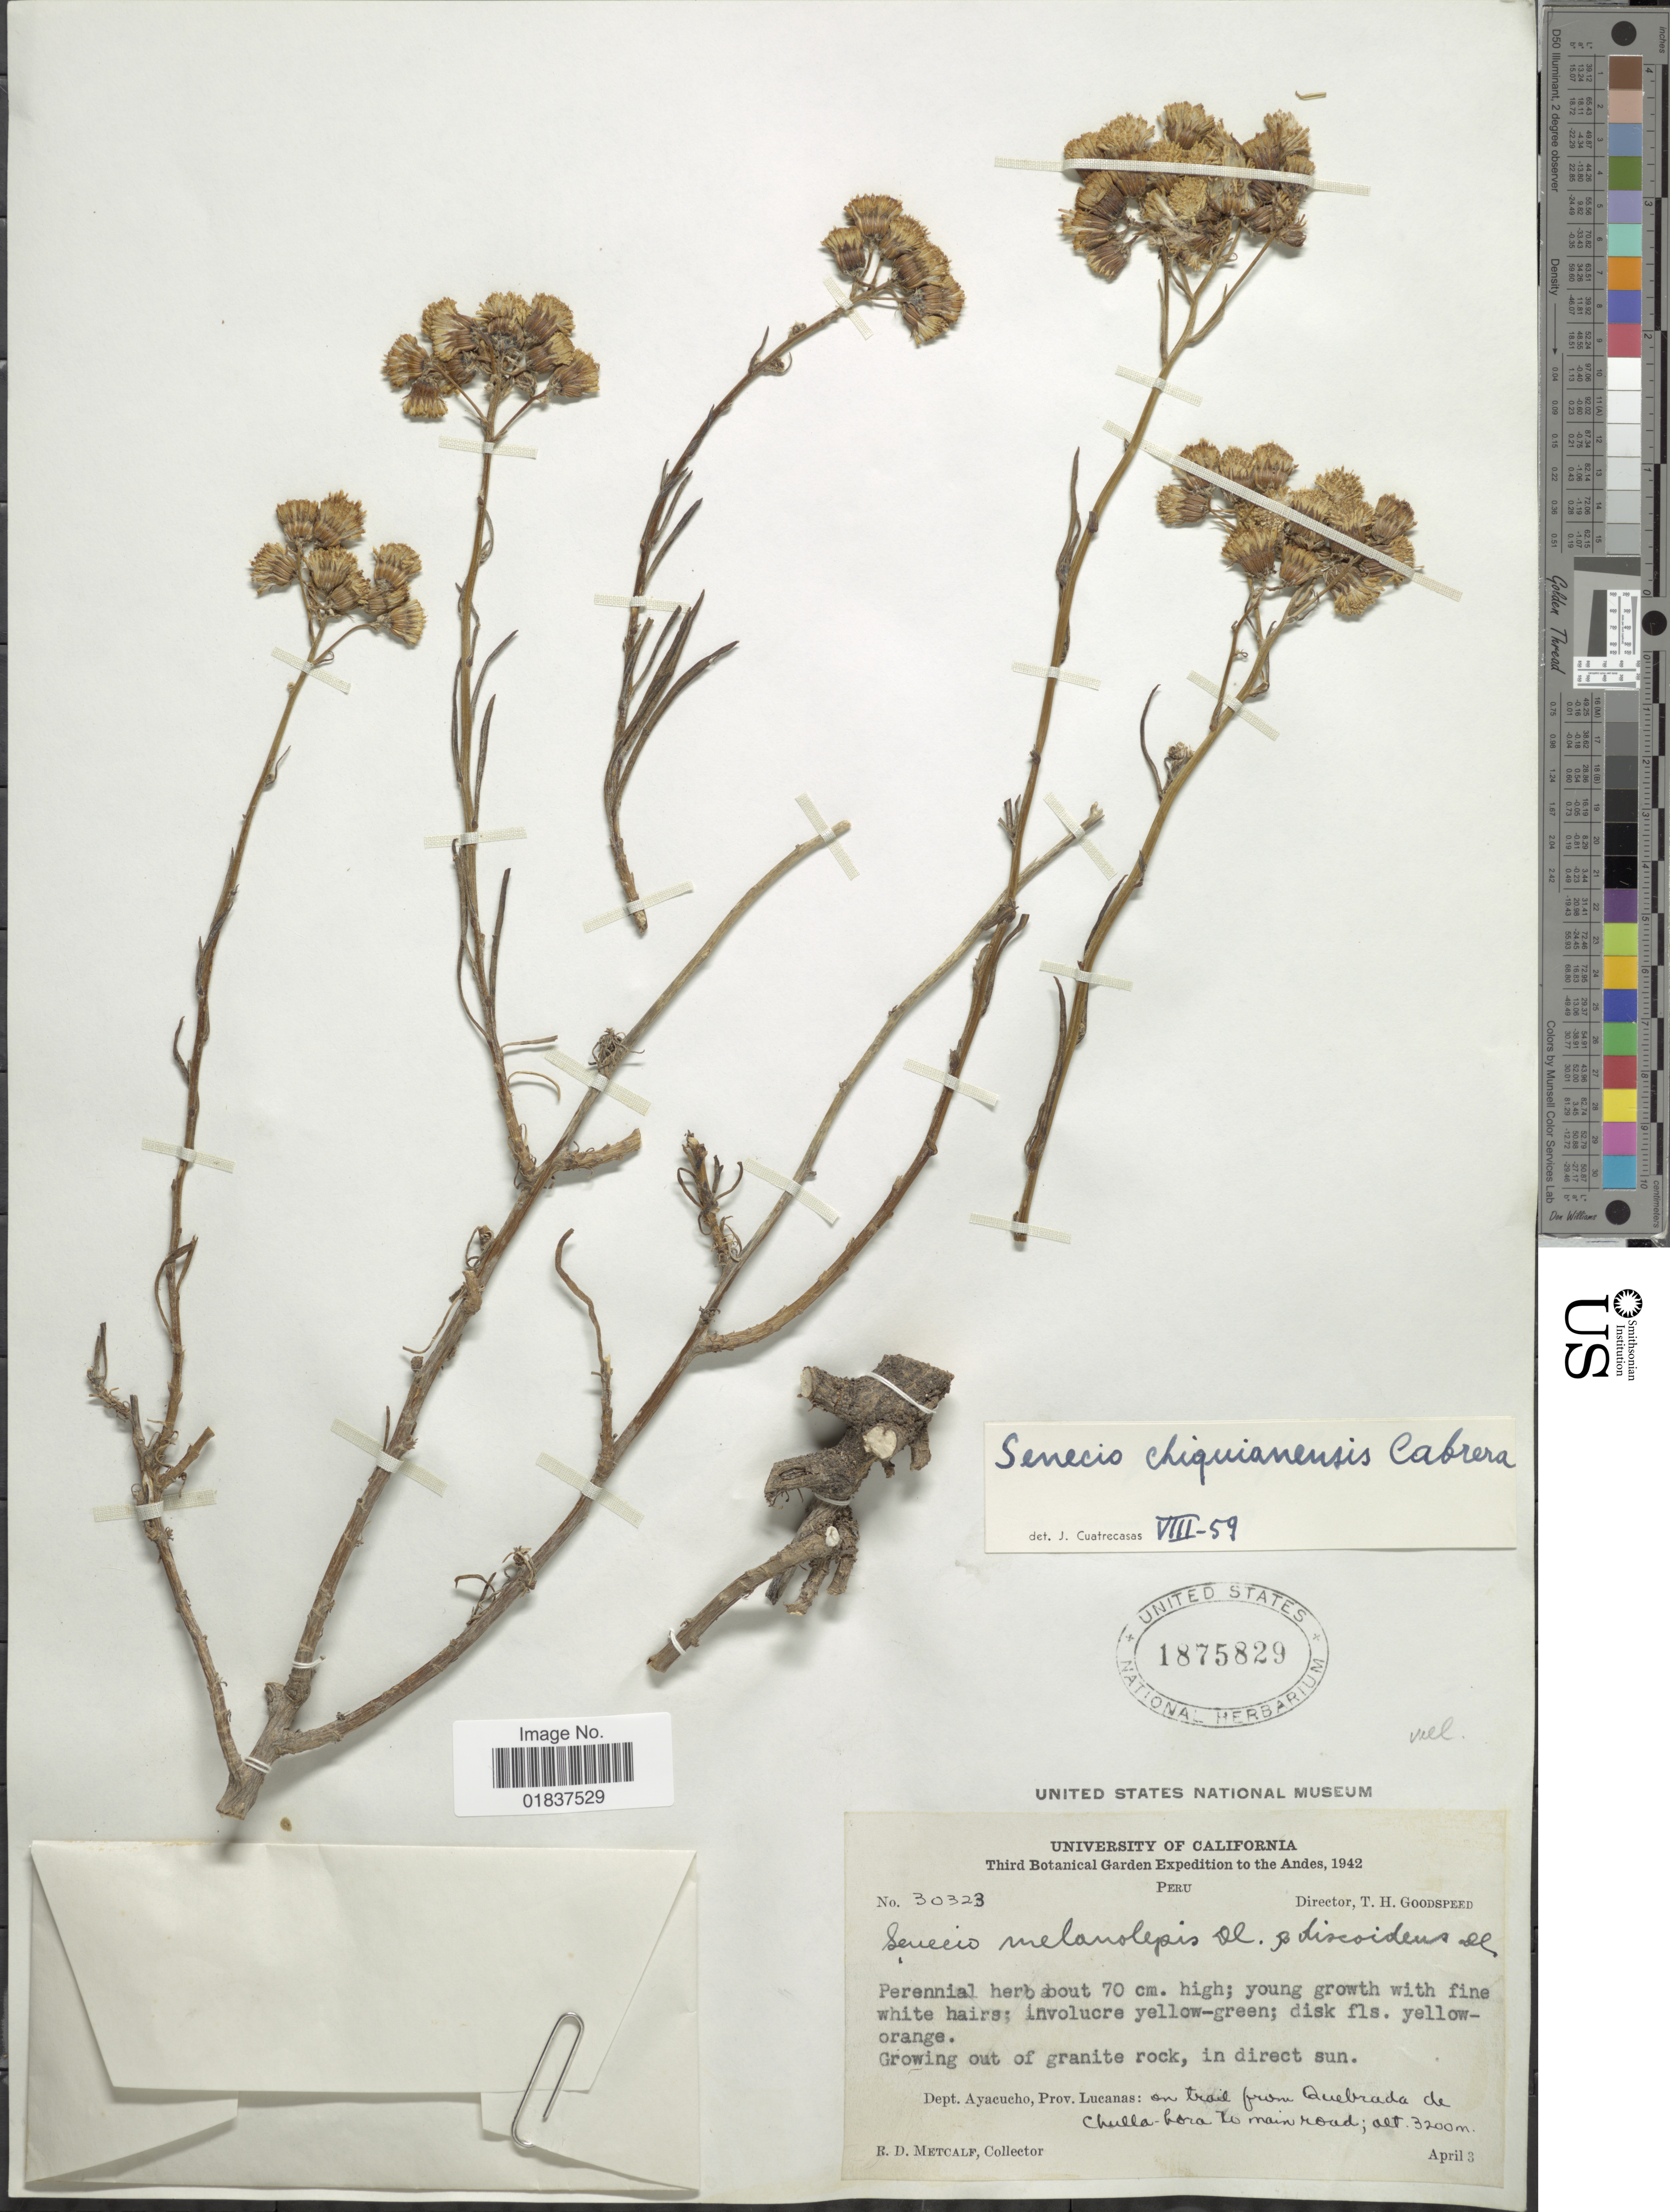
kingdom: Plantae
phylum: Tracheophyta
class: Magnoliopsida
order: Asterales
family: Asteraceae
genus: Senecio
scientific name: Senecio chiquianensis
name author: Cabrera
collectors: R. D. Metcalf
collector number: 30323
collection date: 1942-04-03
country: Peru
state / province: Ayacucho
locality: Dept. Ayacucho, Prov. Lueanas: on trail from Quebrada de Chulla hora to main road.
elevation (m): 3200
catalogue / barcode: US 1875829